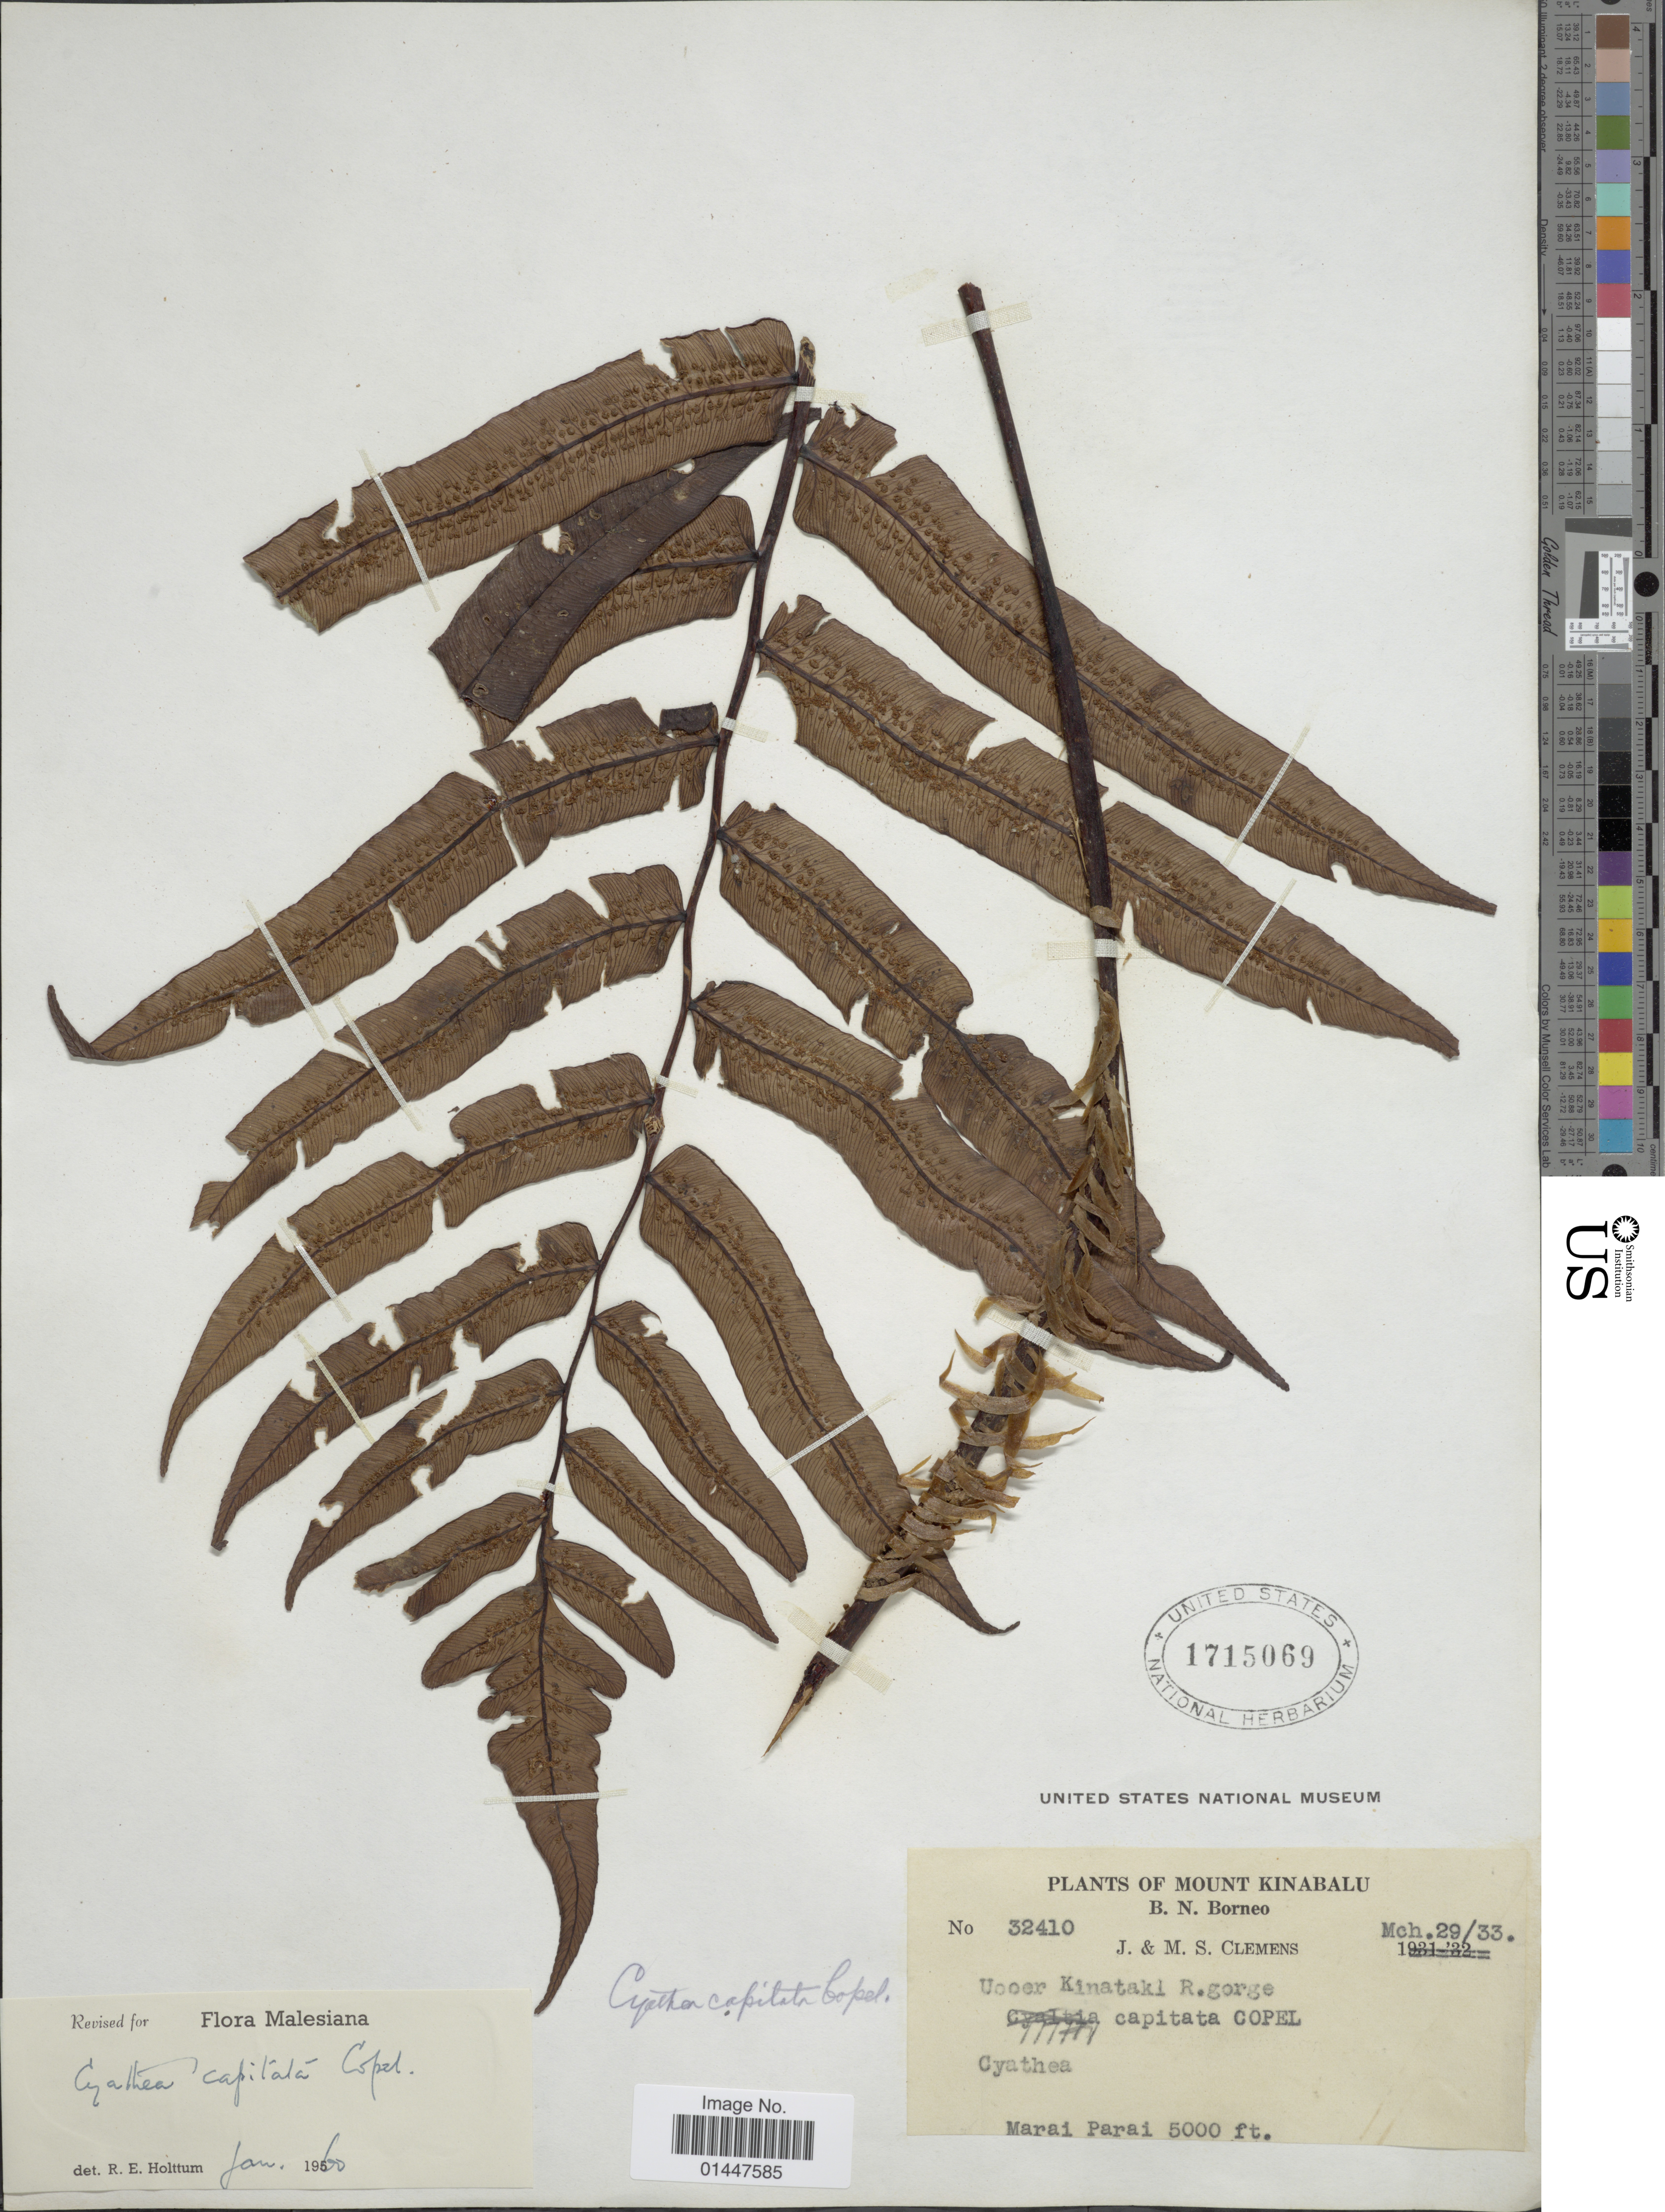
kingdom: Plantae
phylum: Tracheophyta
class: Polypodiopsida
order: Cyatheales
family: Cyatheaceae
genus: Sphaeropteris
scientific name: Sphaeropteris capitata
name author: (Copel.) R.M. Tryon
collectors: J. Clemens & M. S. Clemens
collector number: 32410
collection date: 1933-03-29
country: Malaysia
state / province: Sabah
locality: Mount Kinabalu.. B. N. Borneo. Uccer Kinataki R. gorge. Marai Parai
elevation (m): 1524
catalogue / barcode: US 1715069